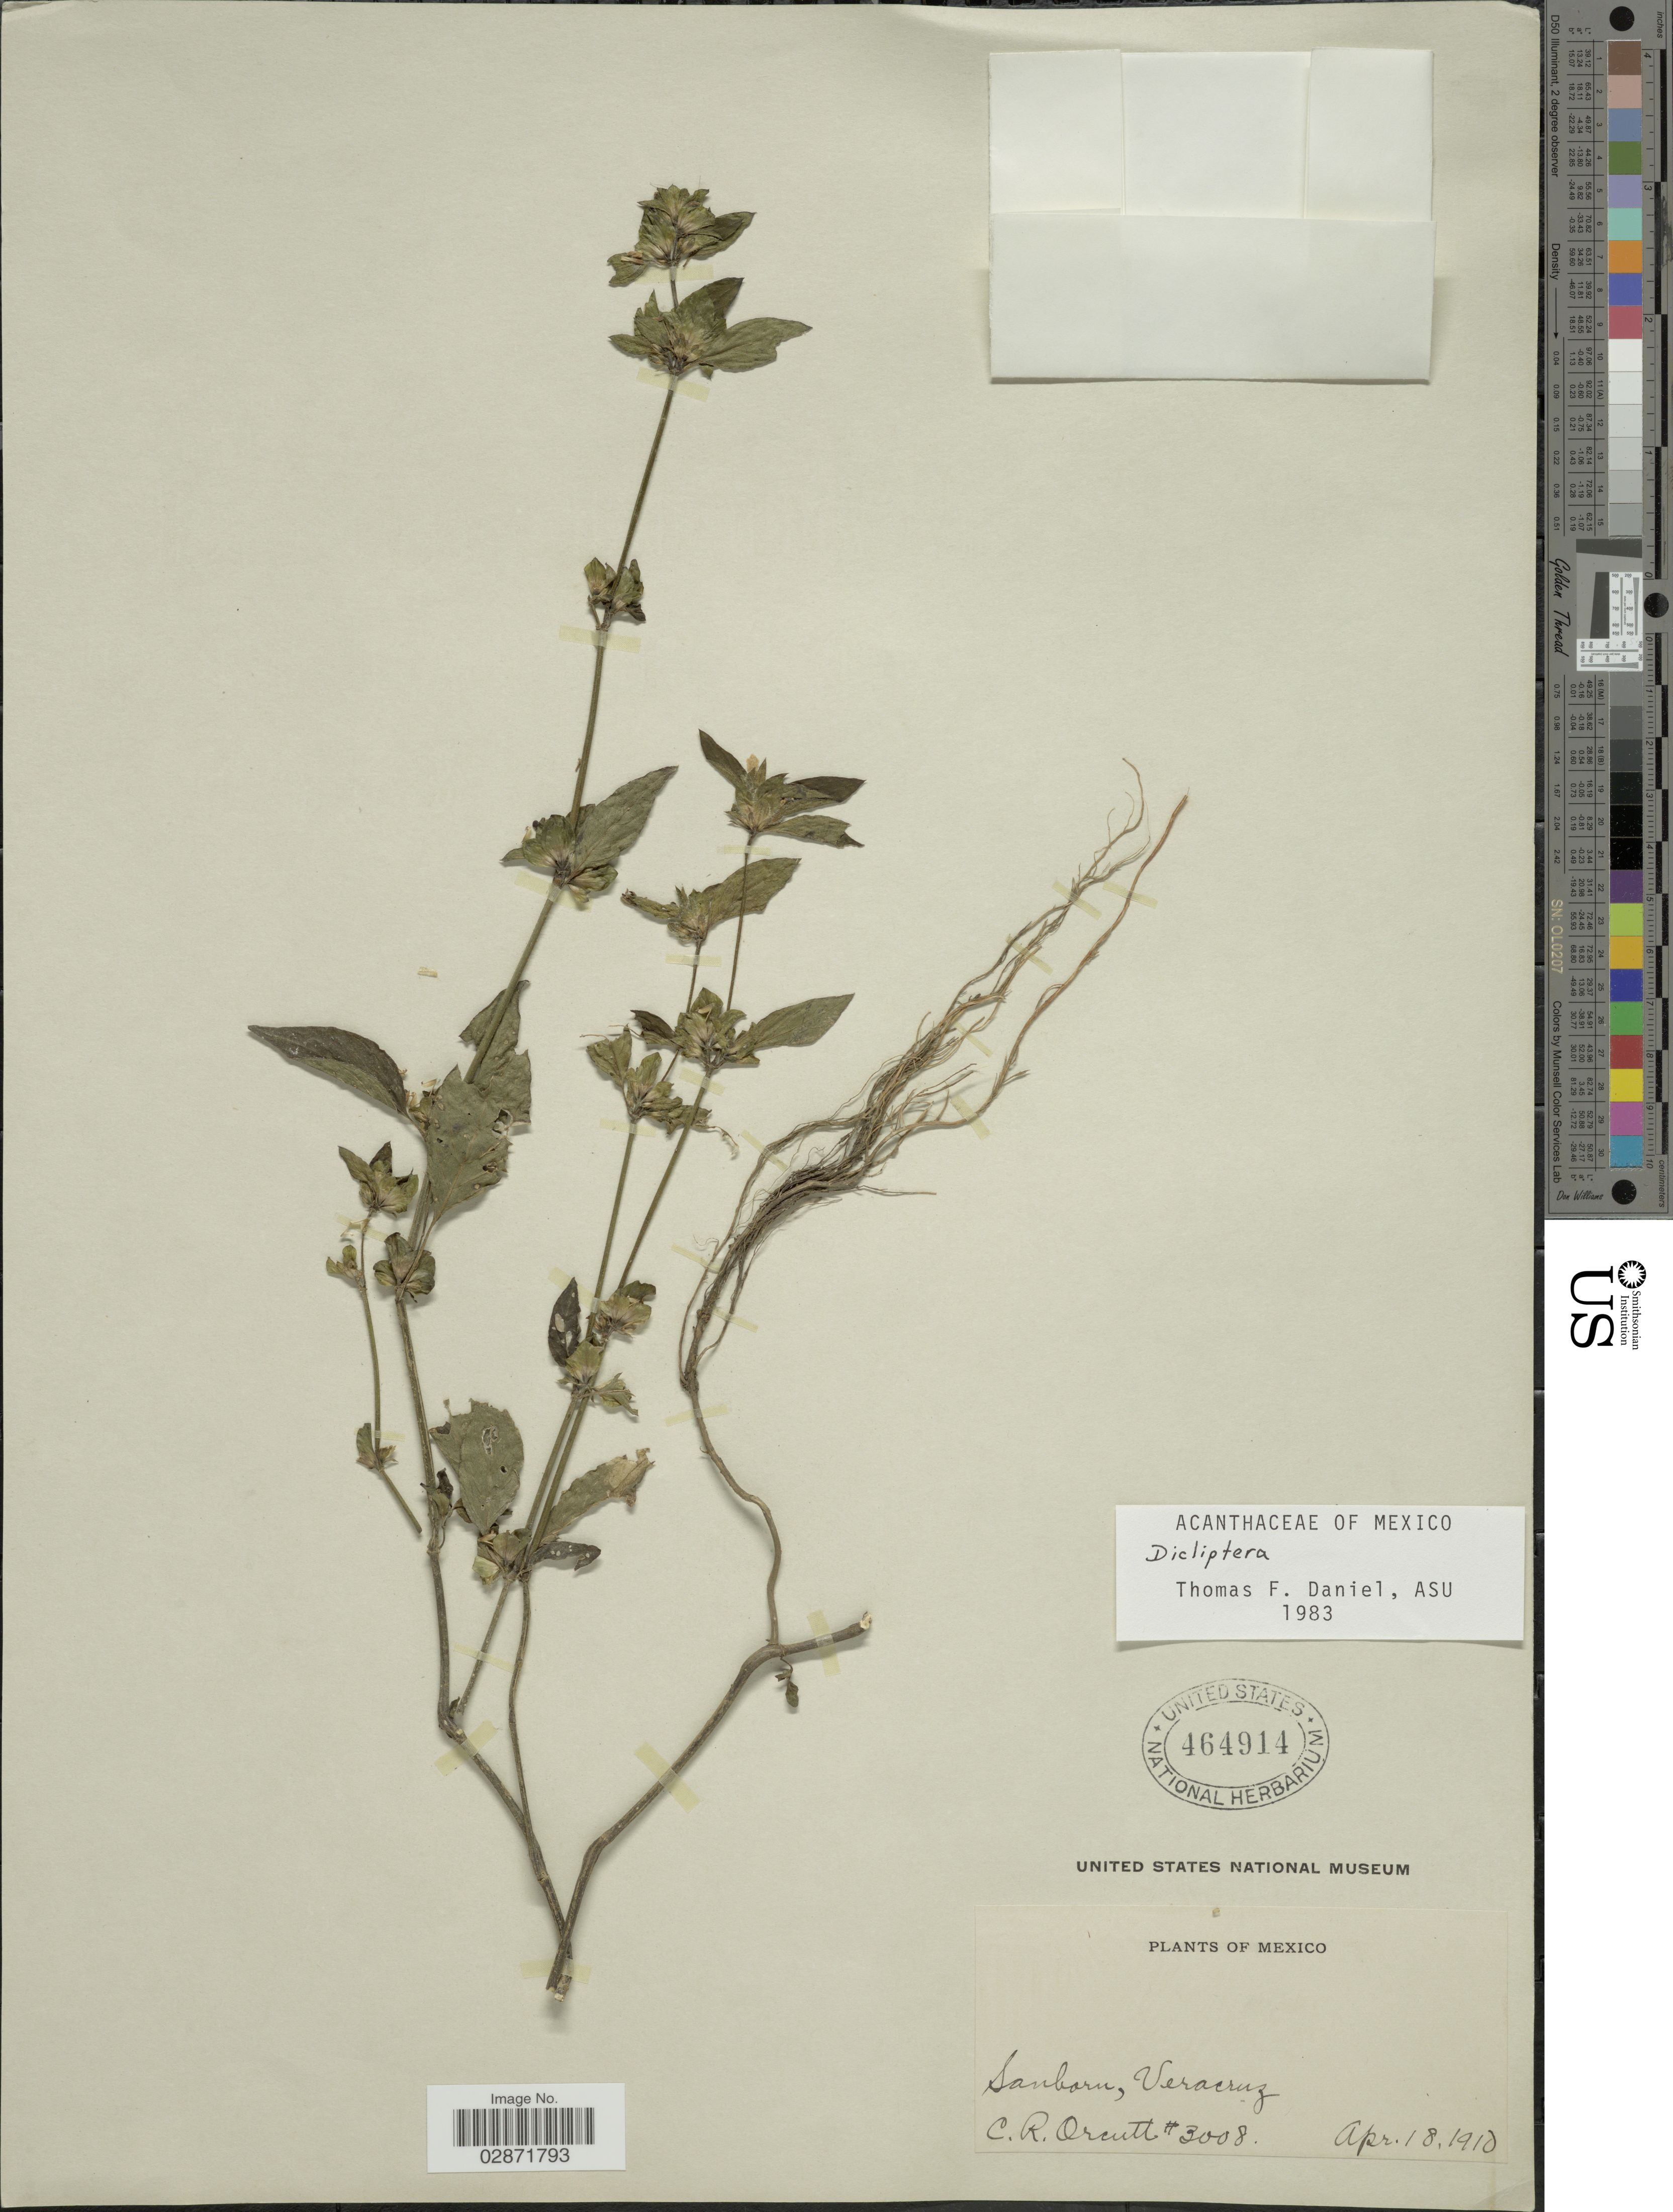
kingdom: Plantae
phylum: Tracheophyta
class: Magnoliopsida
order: Lamiales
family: Acanthaceae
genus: Dicliptera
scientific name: Dicliptera sp.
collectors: C. R. Orcutt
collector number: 3008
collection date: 1910-04-18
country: Mexico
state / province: Veracruz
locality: Sanborn, Veracruz.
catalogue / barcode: US 464914